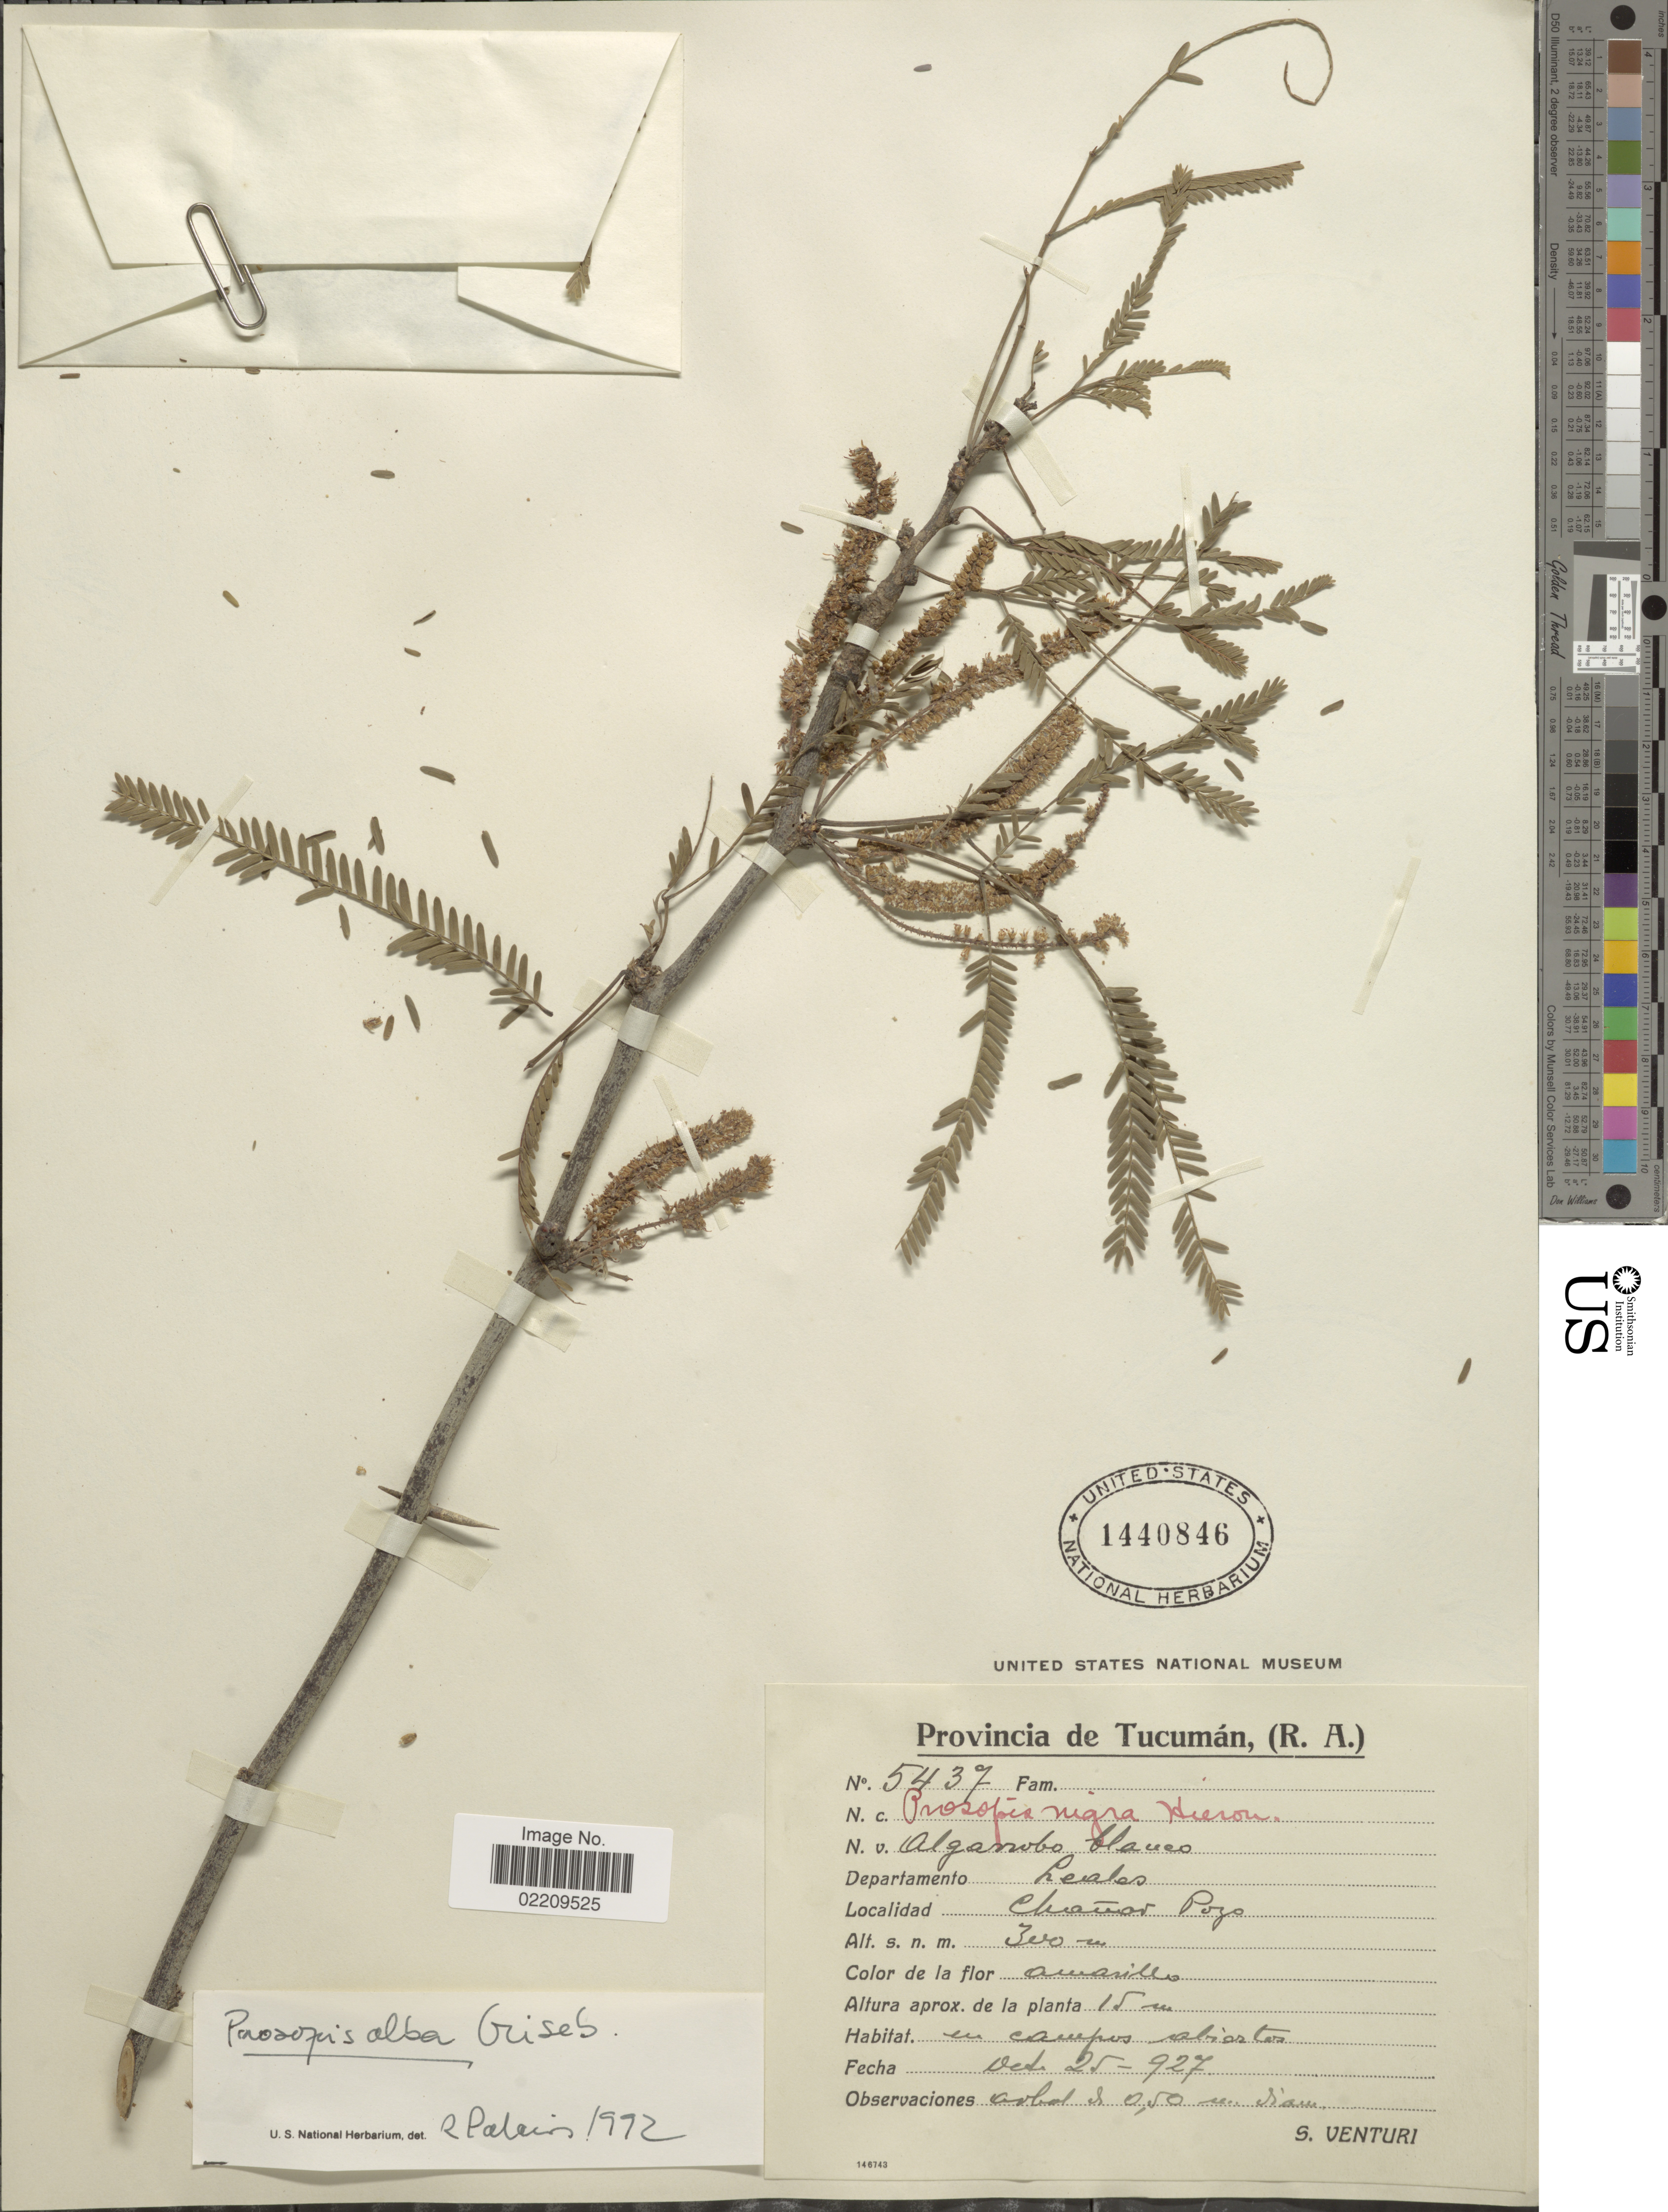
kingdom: Plantae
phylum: Tracheophyta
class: Magnoliopsida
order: Fabales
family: Fabaceae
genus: Neltuma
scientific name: Neltuma alba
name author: (Griseb.) C. E. Hughes & G.P. Lewis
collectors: S. Venturi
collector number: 5437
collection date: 1927-10-25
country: Argentina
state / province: Tucuman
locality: Provincia de Tucuman, (R.A.). Departamento: Leales. Chanar Pozo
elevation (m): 300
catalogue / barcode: US 1440846